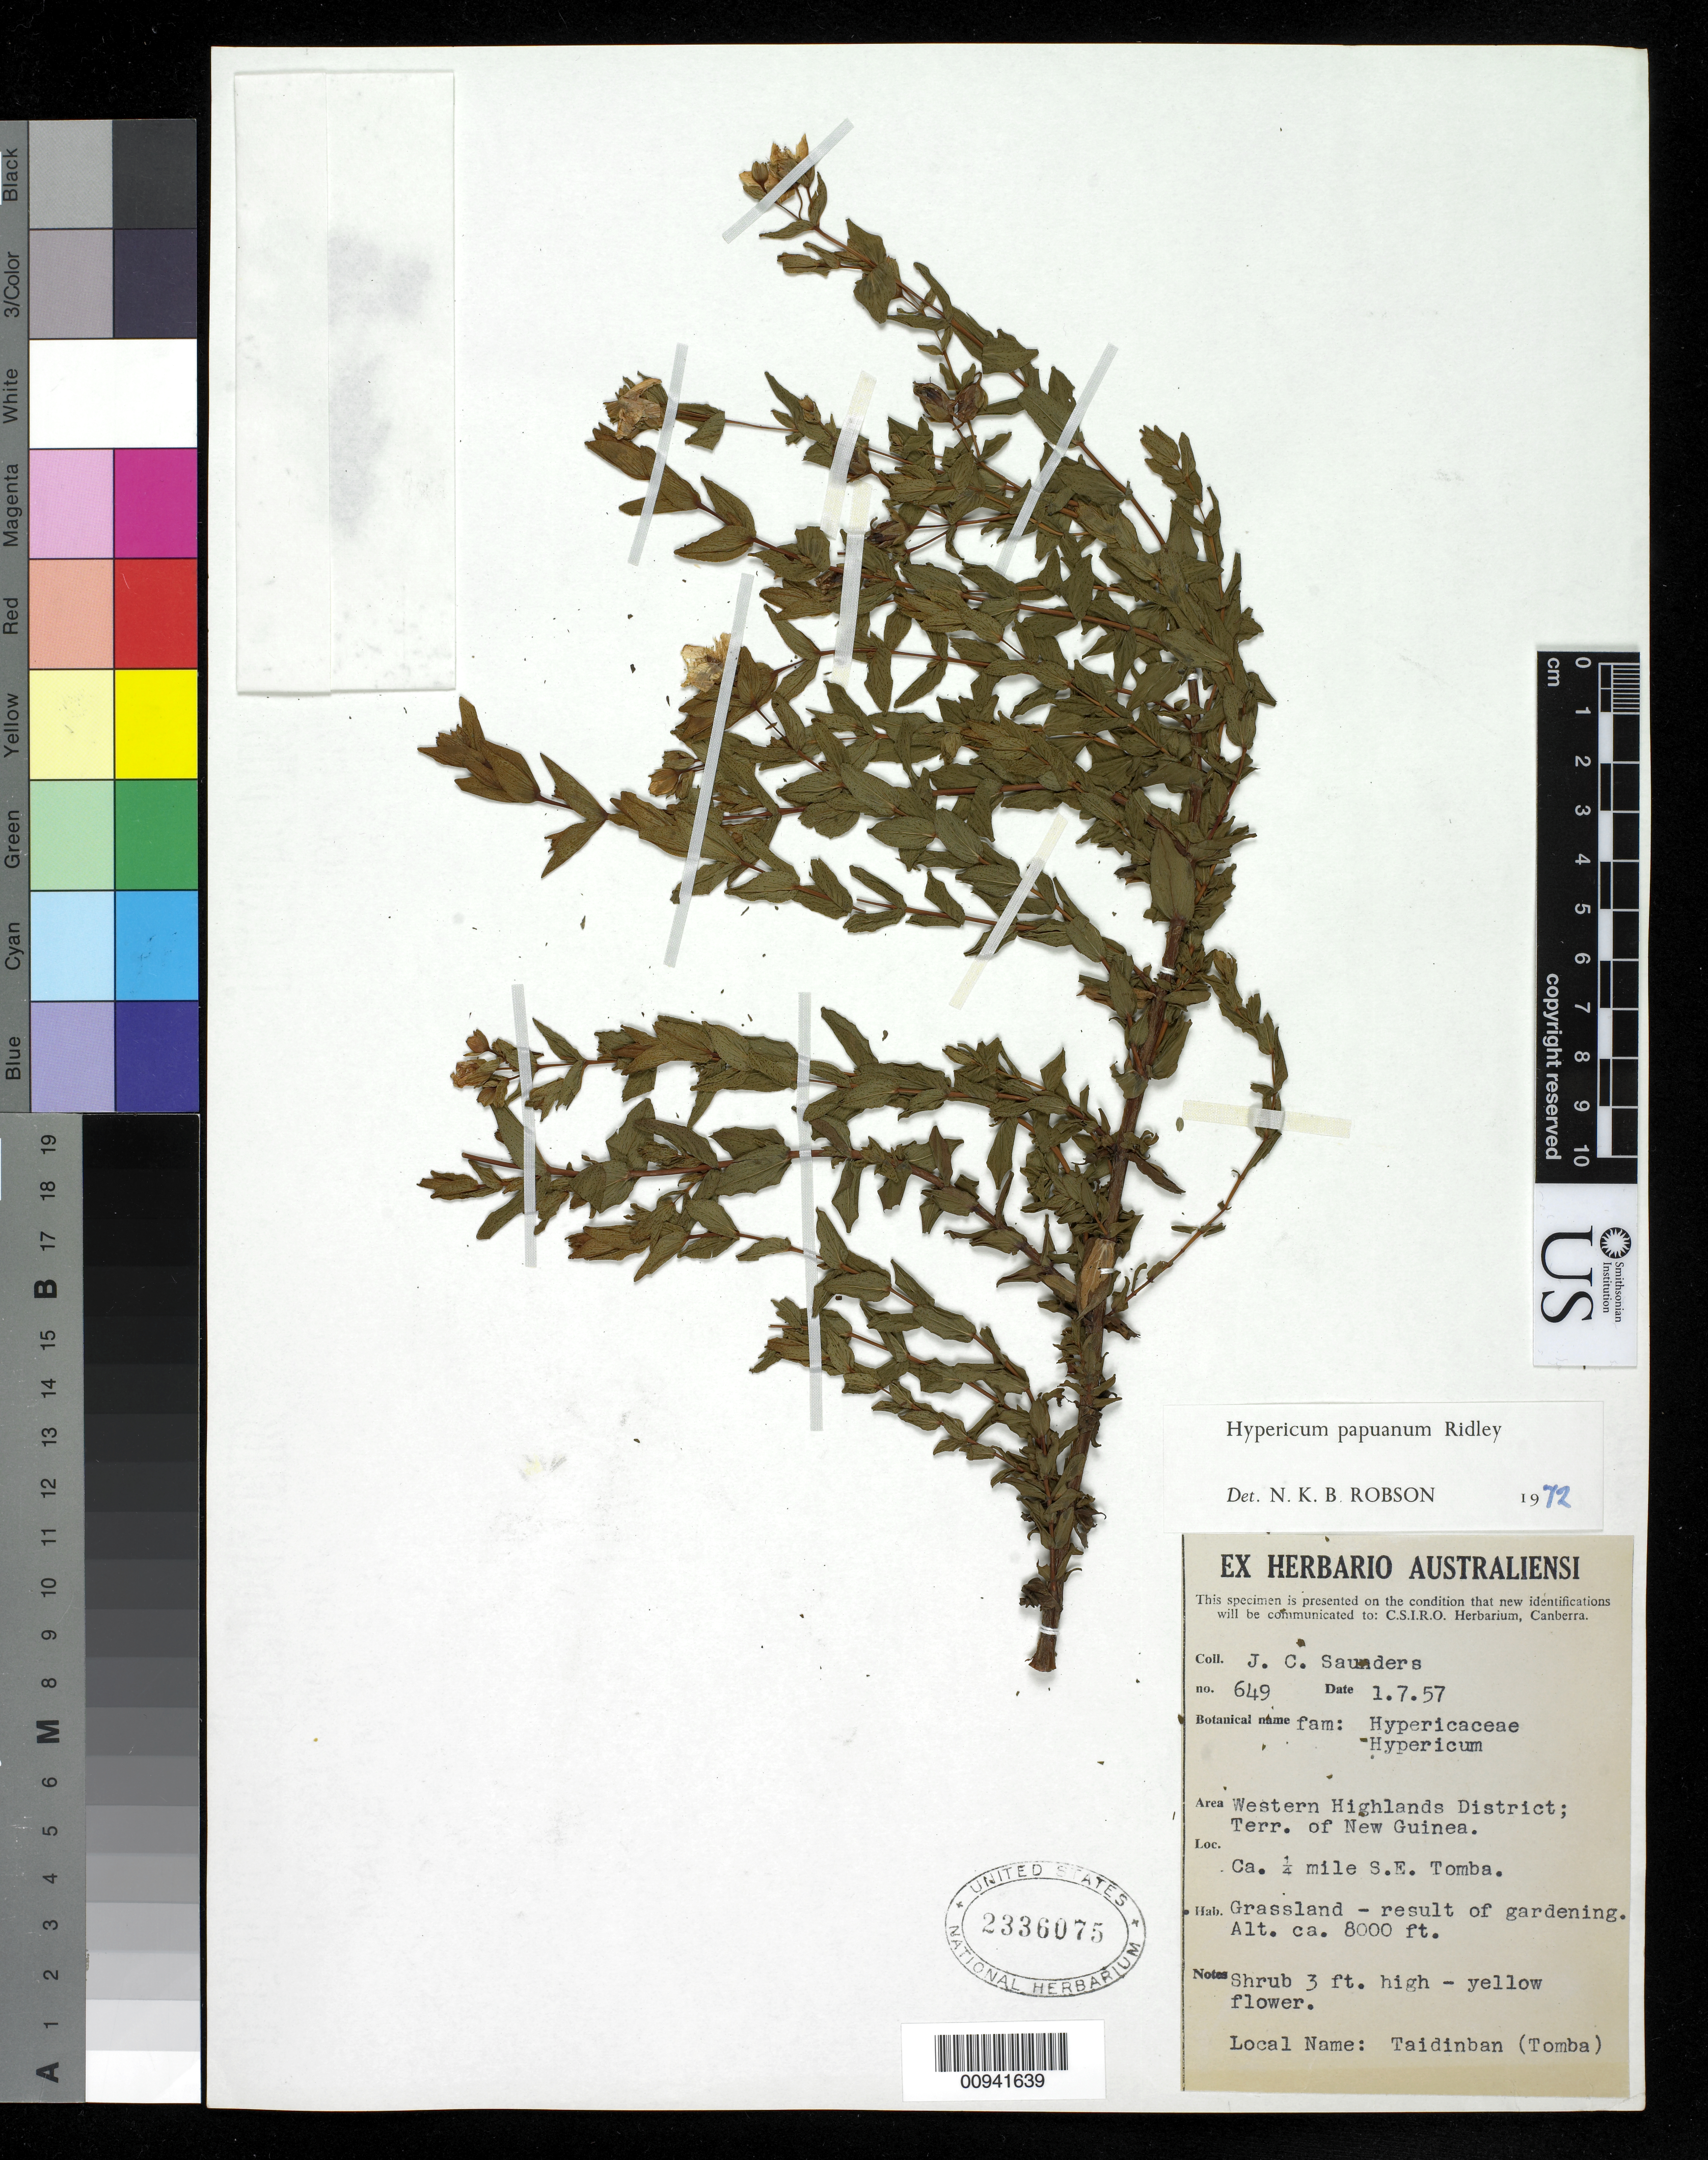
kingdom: Plantae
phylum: Tracheophyta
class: Magnoliopsida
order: Malpighiales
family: Hypericaceae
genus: Hypericum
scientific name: Hypericum papuanum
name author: Ridl.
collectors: J. C. Saunders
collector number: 649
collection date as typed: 01 Jul 1957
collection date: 1957-07-01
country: Papua New Guinea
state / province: Western Highlands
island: New Guinea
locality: ca. 25 mile SE Tomba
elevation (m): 2438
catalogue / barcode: US 2336075